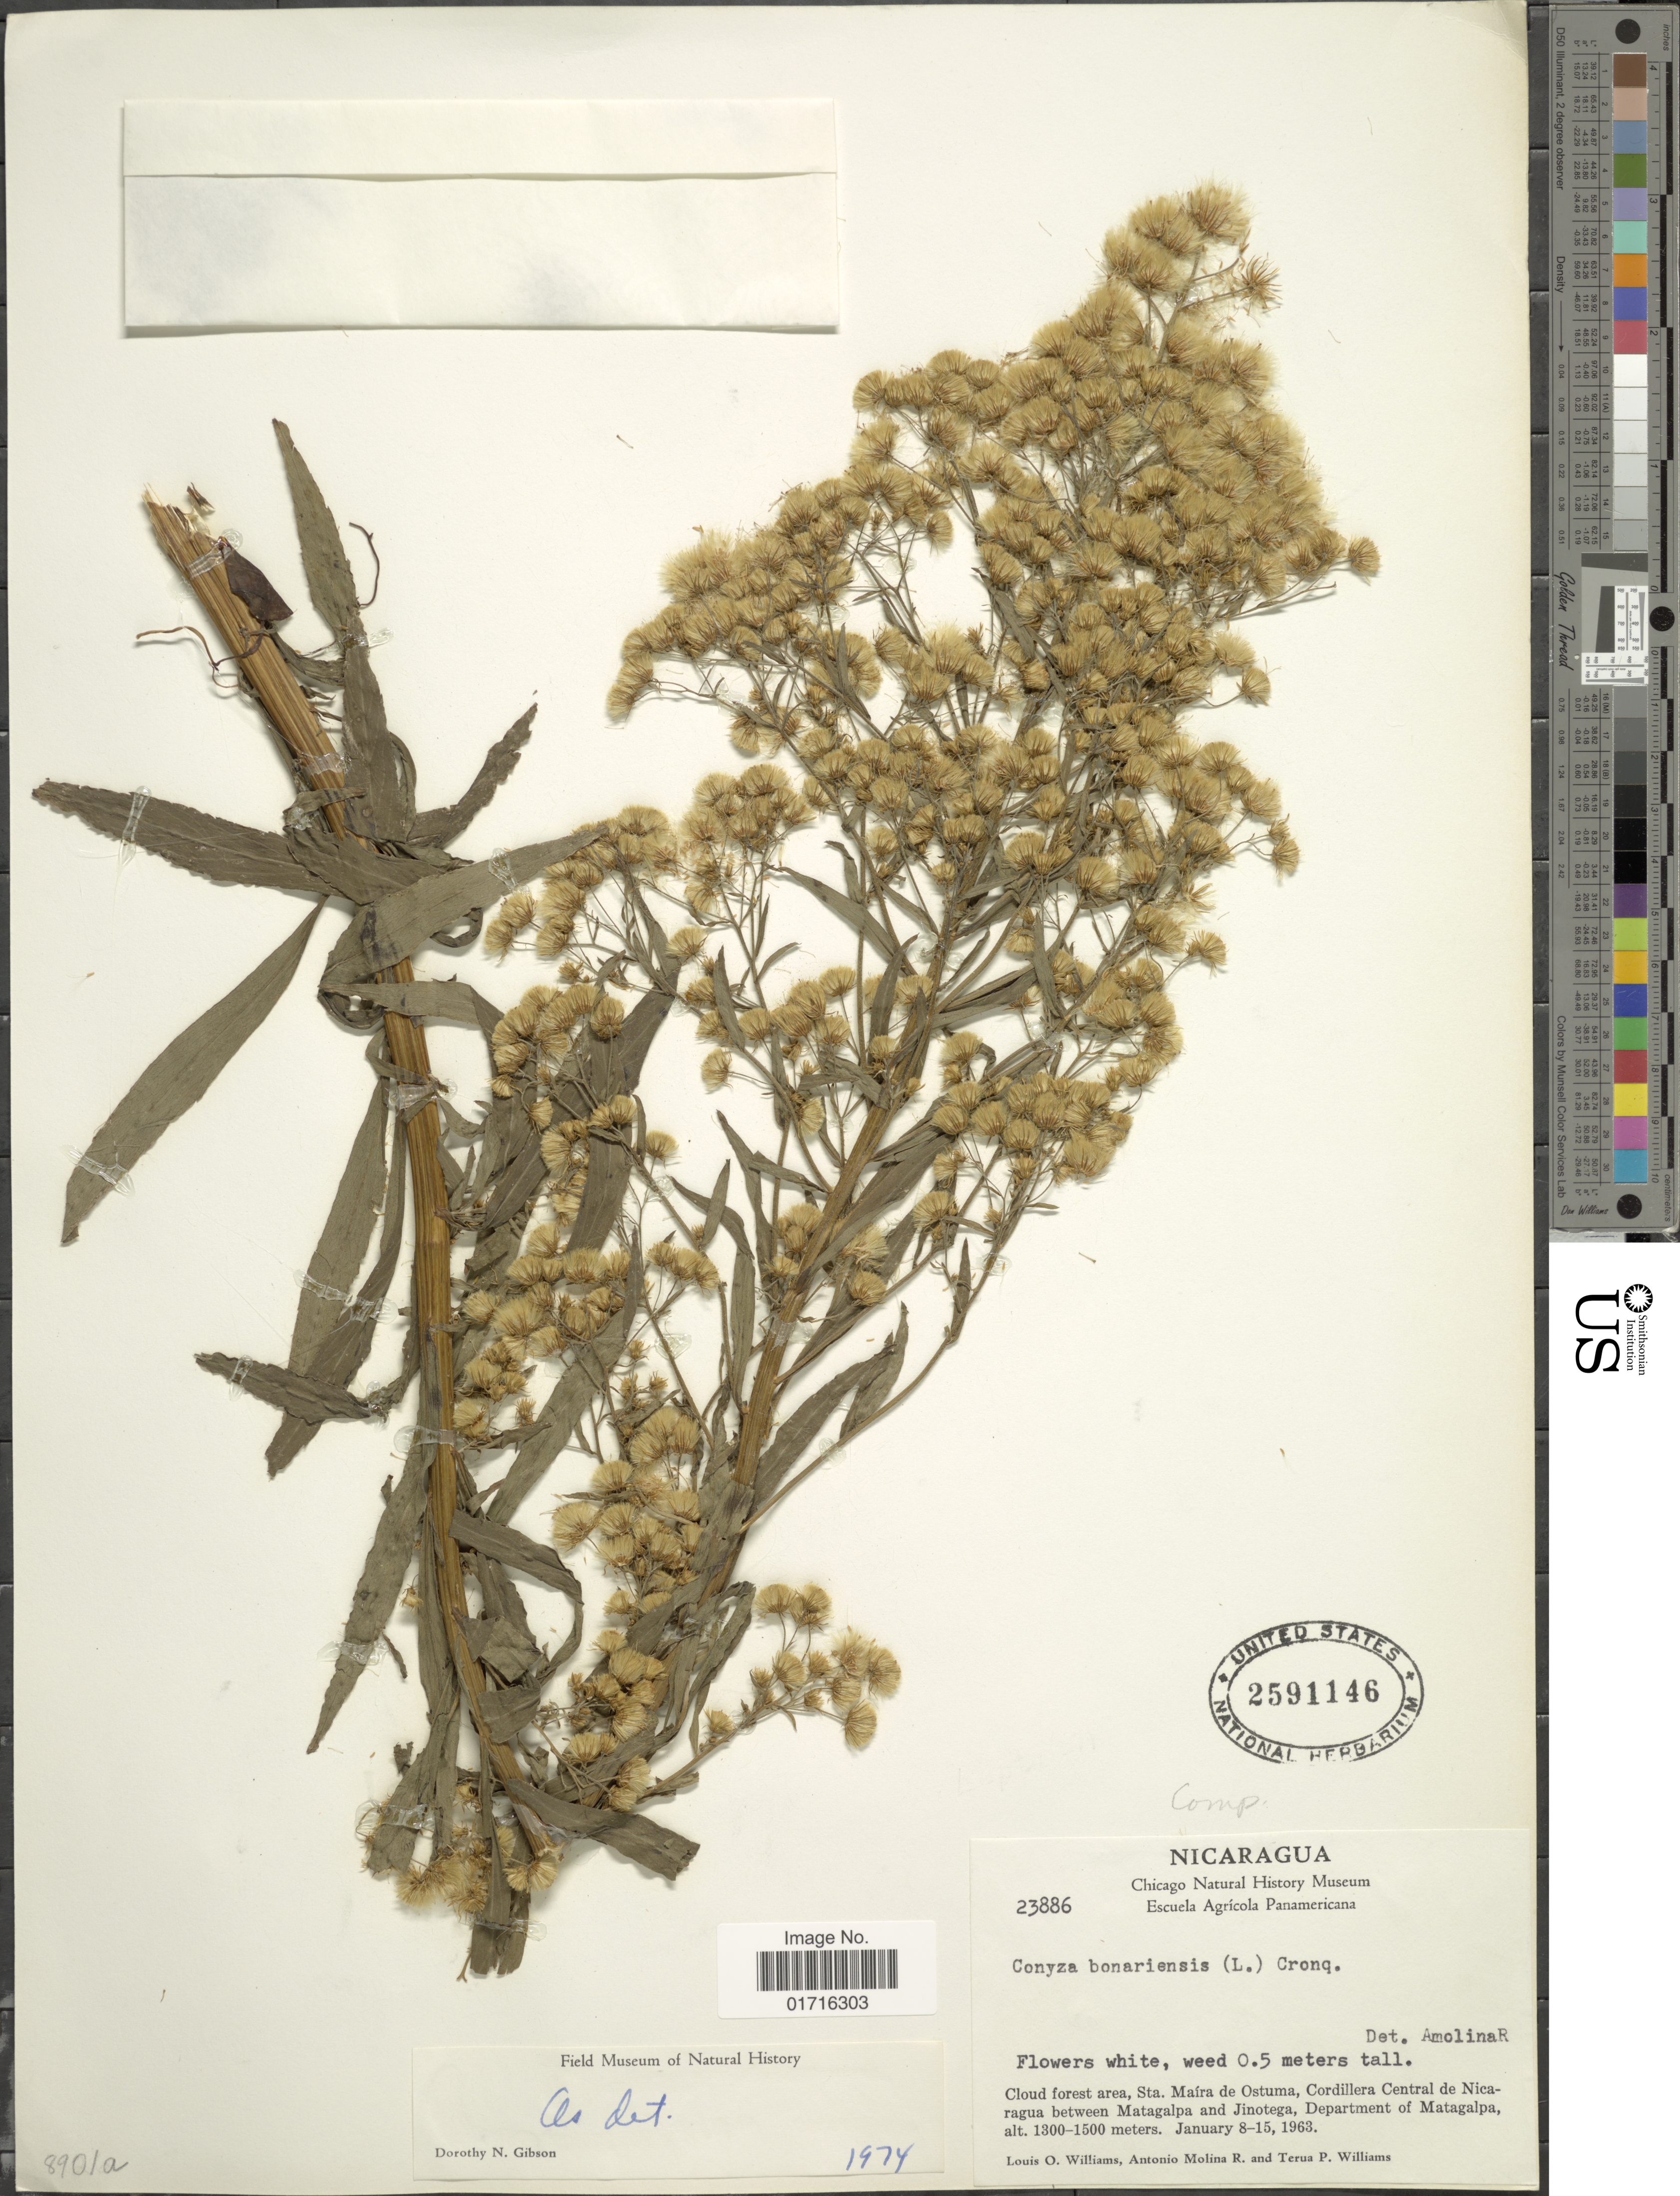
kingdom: Plantae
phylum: Tracheophyta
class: Magnoliopsida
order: Asterales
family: Asteraceae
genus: Conyza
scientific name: Conyza bonariensis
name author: (L.) Cronq.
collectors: L. O. Williams, A. Molina R. & T. P. Williams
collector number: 23886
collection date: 1963-01-08/1963-01-15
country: Nicaragua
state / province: Matagalpa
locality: Cloud forest area, Sta. Maira de Ostuma, Cordillera Central de Nicaragua between Matagalpa and Jinotega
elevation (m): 1300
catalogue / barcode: US 2591146